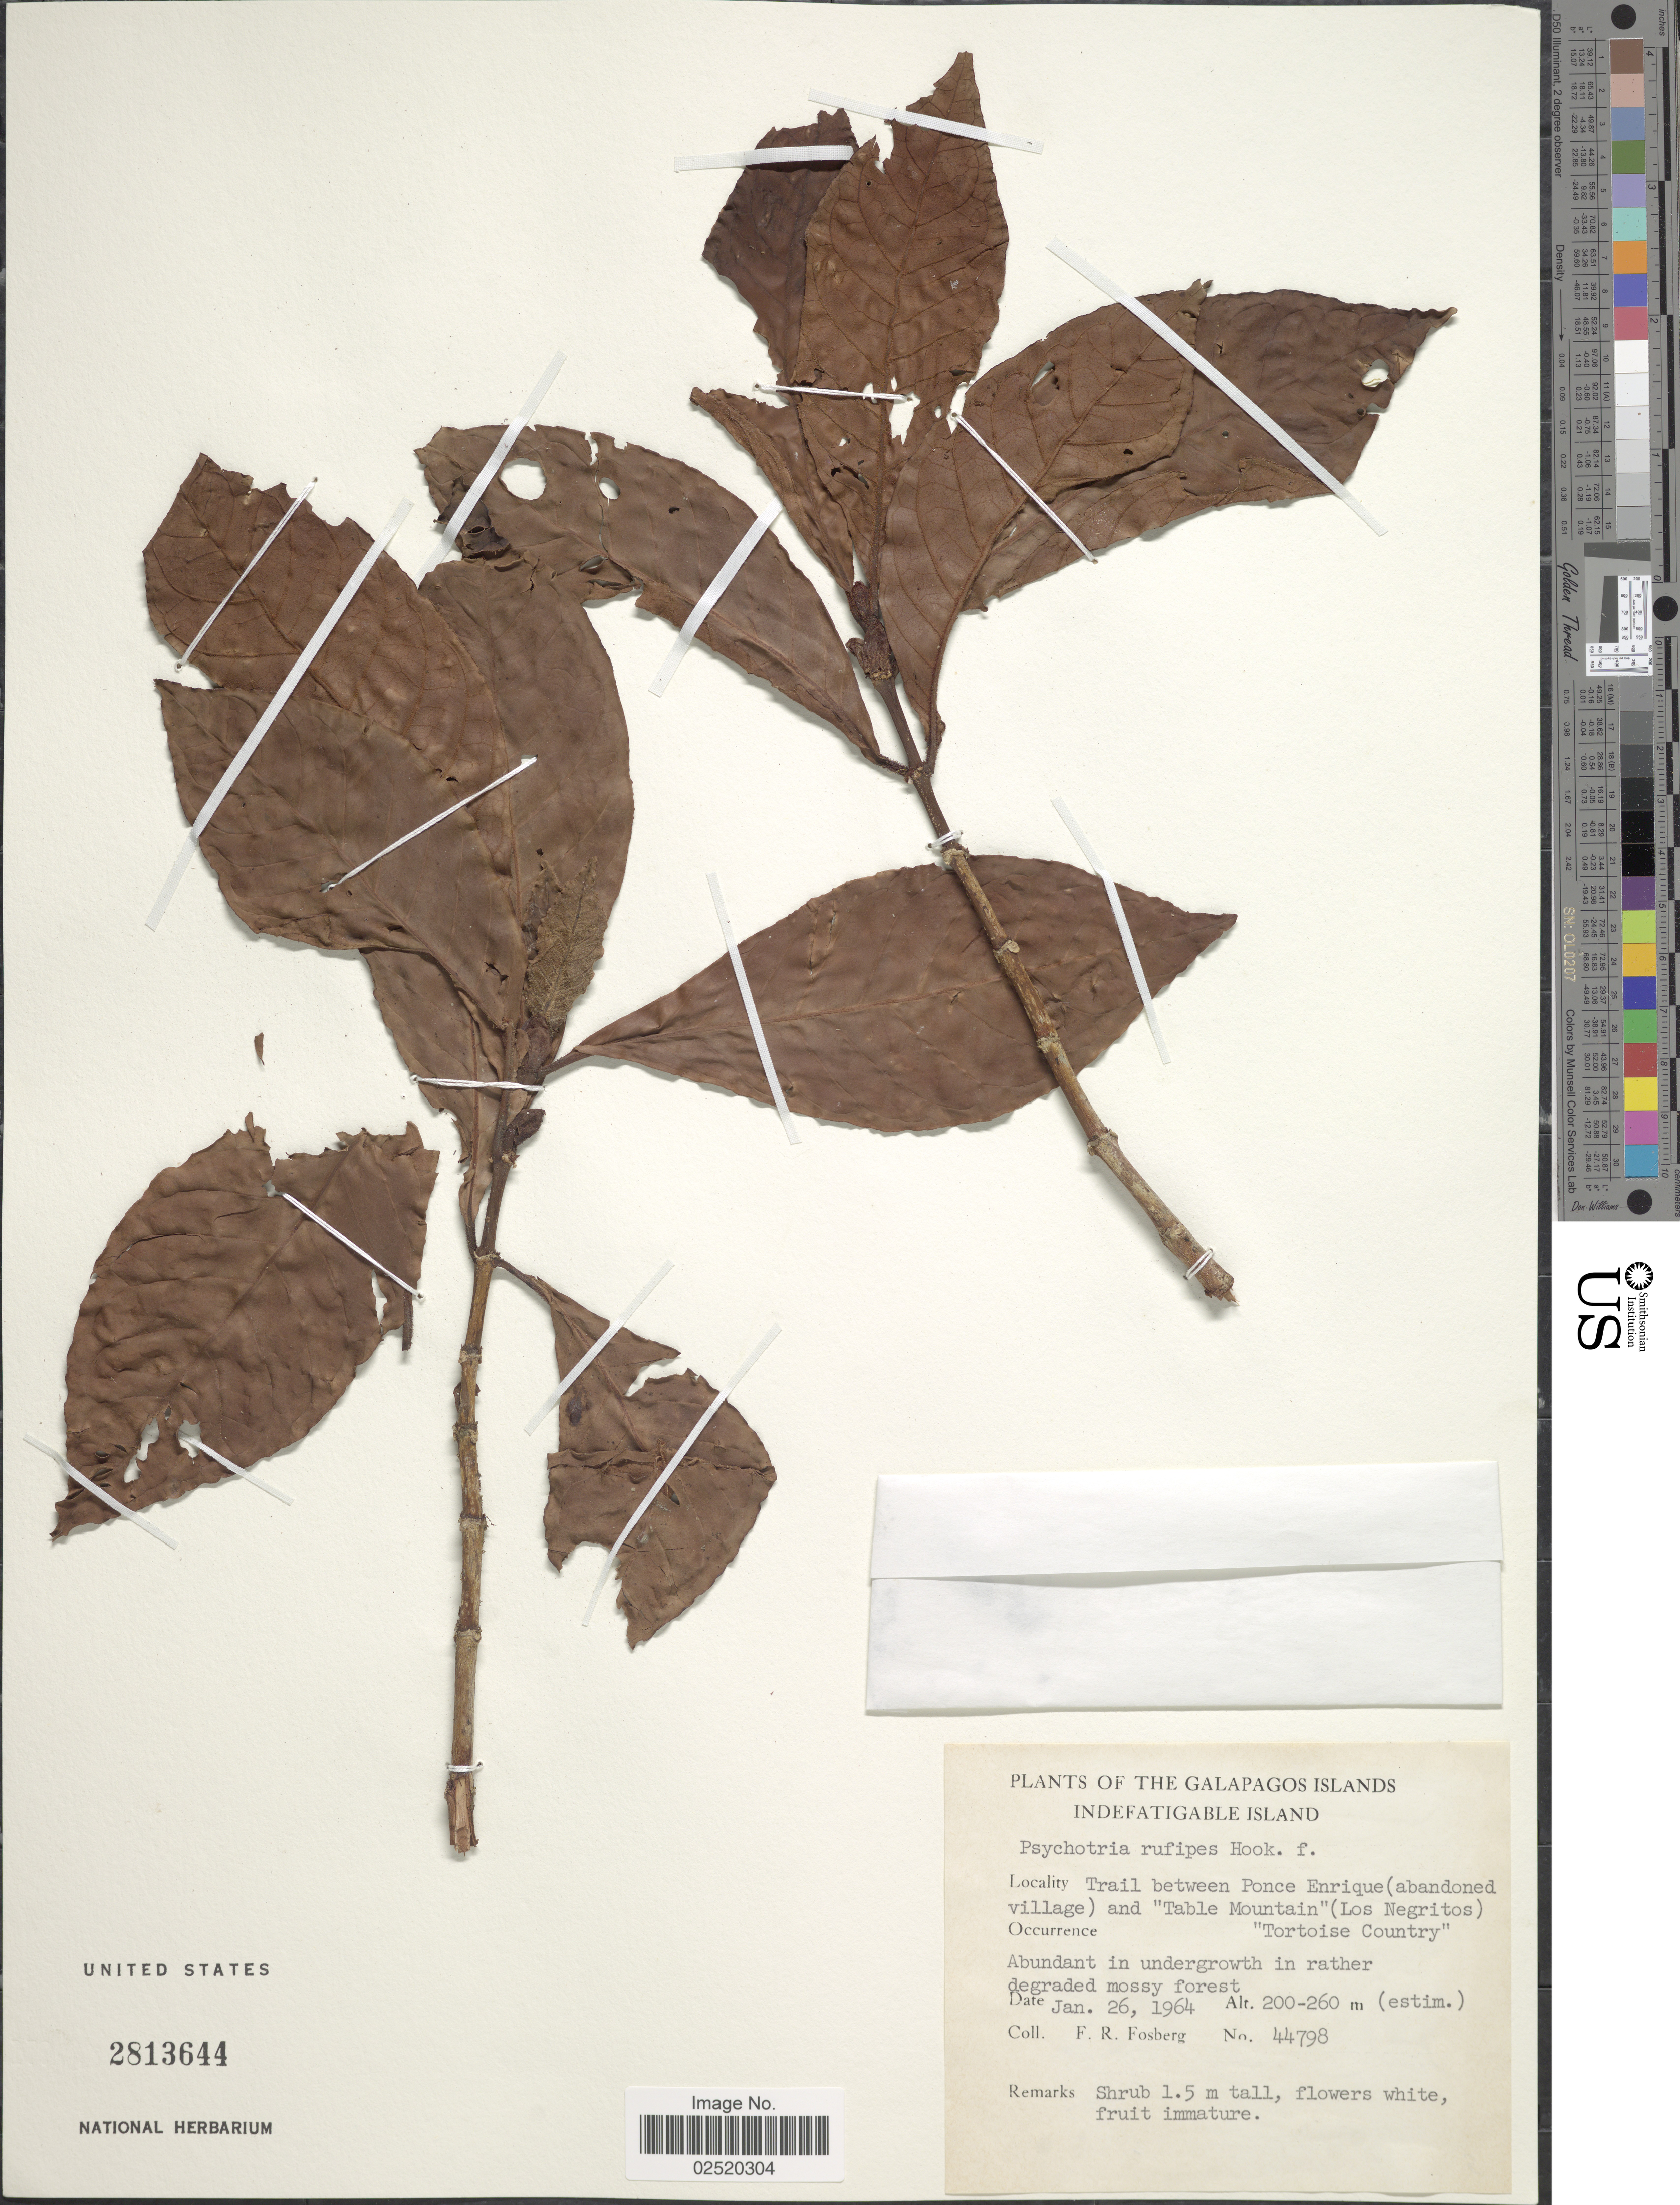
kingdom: Plantae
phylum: Tracheophyta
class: Magnoliopsida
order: Gentianales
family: Rubiaceae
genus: Psychotria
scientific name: Psychotria rufipes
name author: Hook. f.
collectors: F. R. Fosberg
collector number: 44798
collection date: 1964-01-26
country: Ecuador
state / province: Colón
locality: The Galapagos Islands, Indefatigable Island, Trail between Ponce Enrique (abandoned village) and Table Mountain (Los Negritos) Tortoise Country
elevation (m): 200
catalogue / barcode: US 2813644